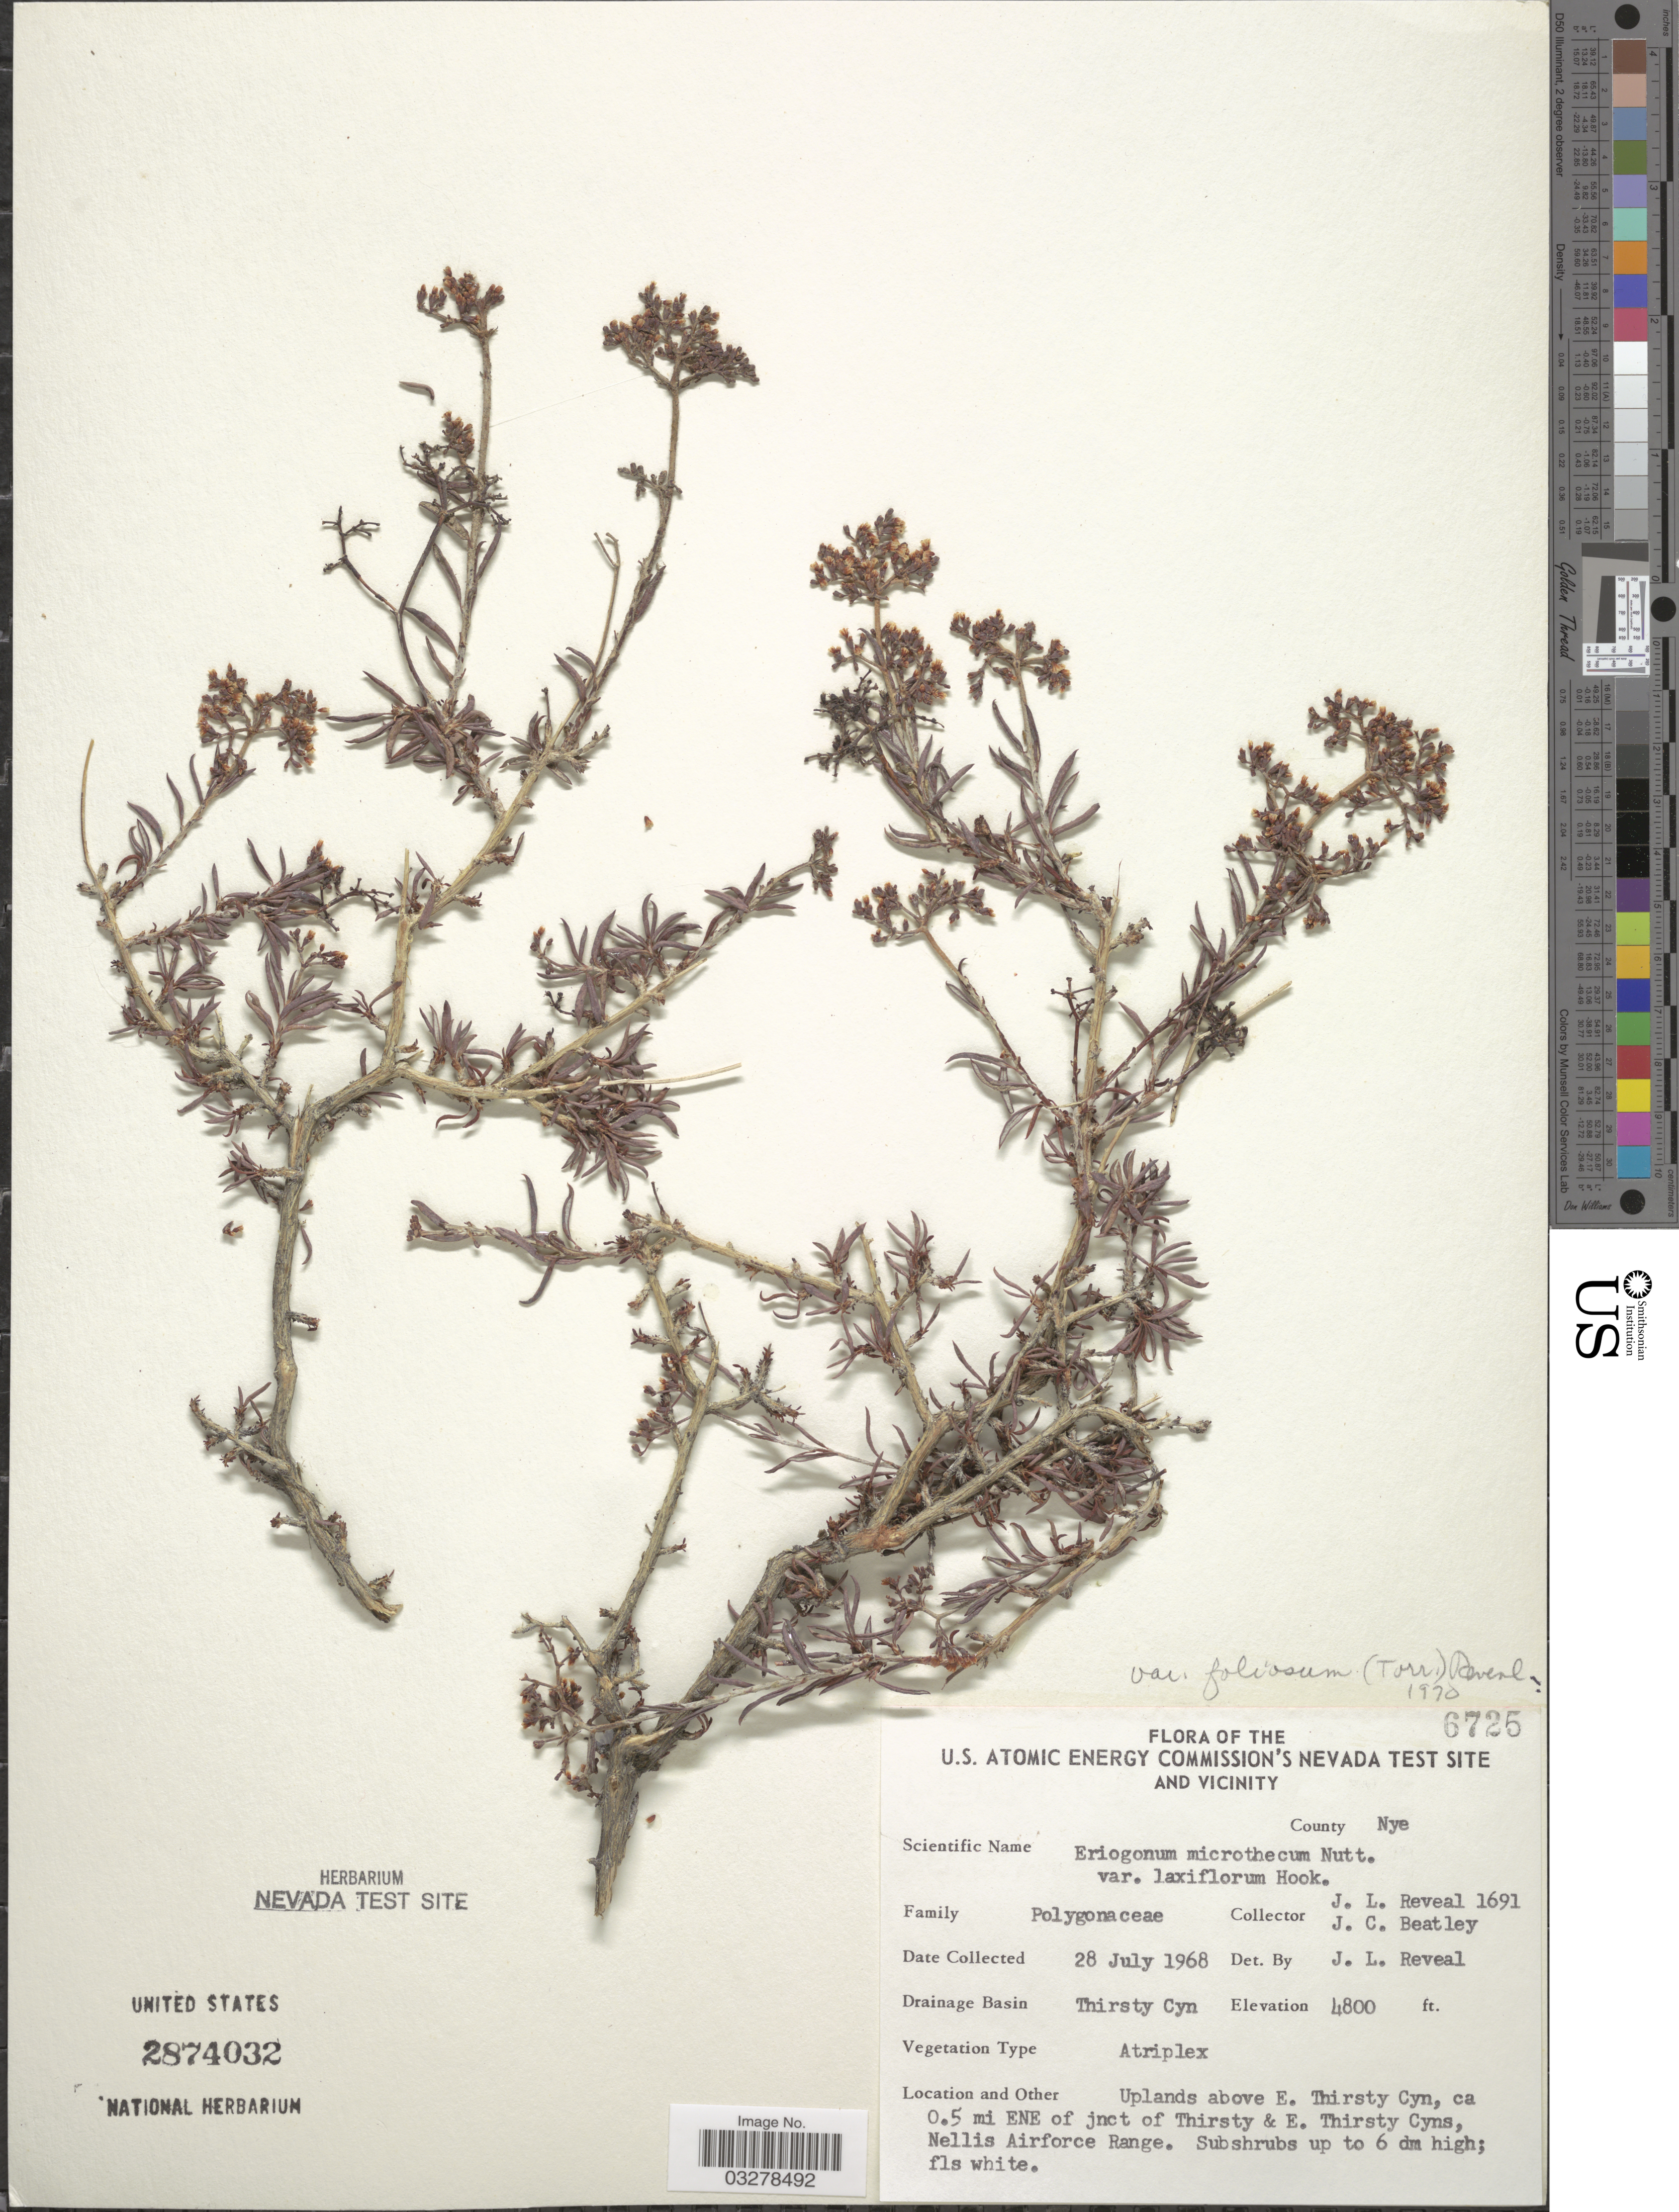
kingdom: Plantae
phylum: Tracheophyta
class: Magnoliopsida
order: Caryophyllales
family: Polygonaceae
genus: Eriogonum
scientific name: Eriogonum microtheca var. foliosum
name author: (Torr. & A. Gray) Reveal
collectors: J. L. Reveal & J. C. Beatley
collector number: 1691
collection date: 1968-07-28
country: United States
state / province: Nevada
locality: U.S. Atomic Energy Commission's Nevada Test Site and Vicinity. County Nye. Drainage Basin Thirsty Cyn. Uplands above E. Thirsty Cyn, ca 0.5 mi ENE of jnct of Thirsty & E. Thirsty Cyns, Nellis Airforce Range.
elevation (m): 1463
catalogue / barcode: US 2874032